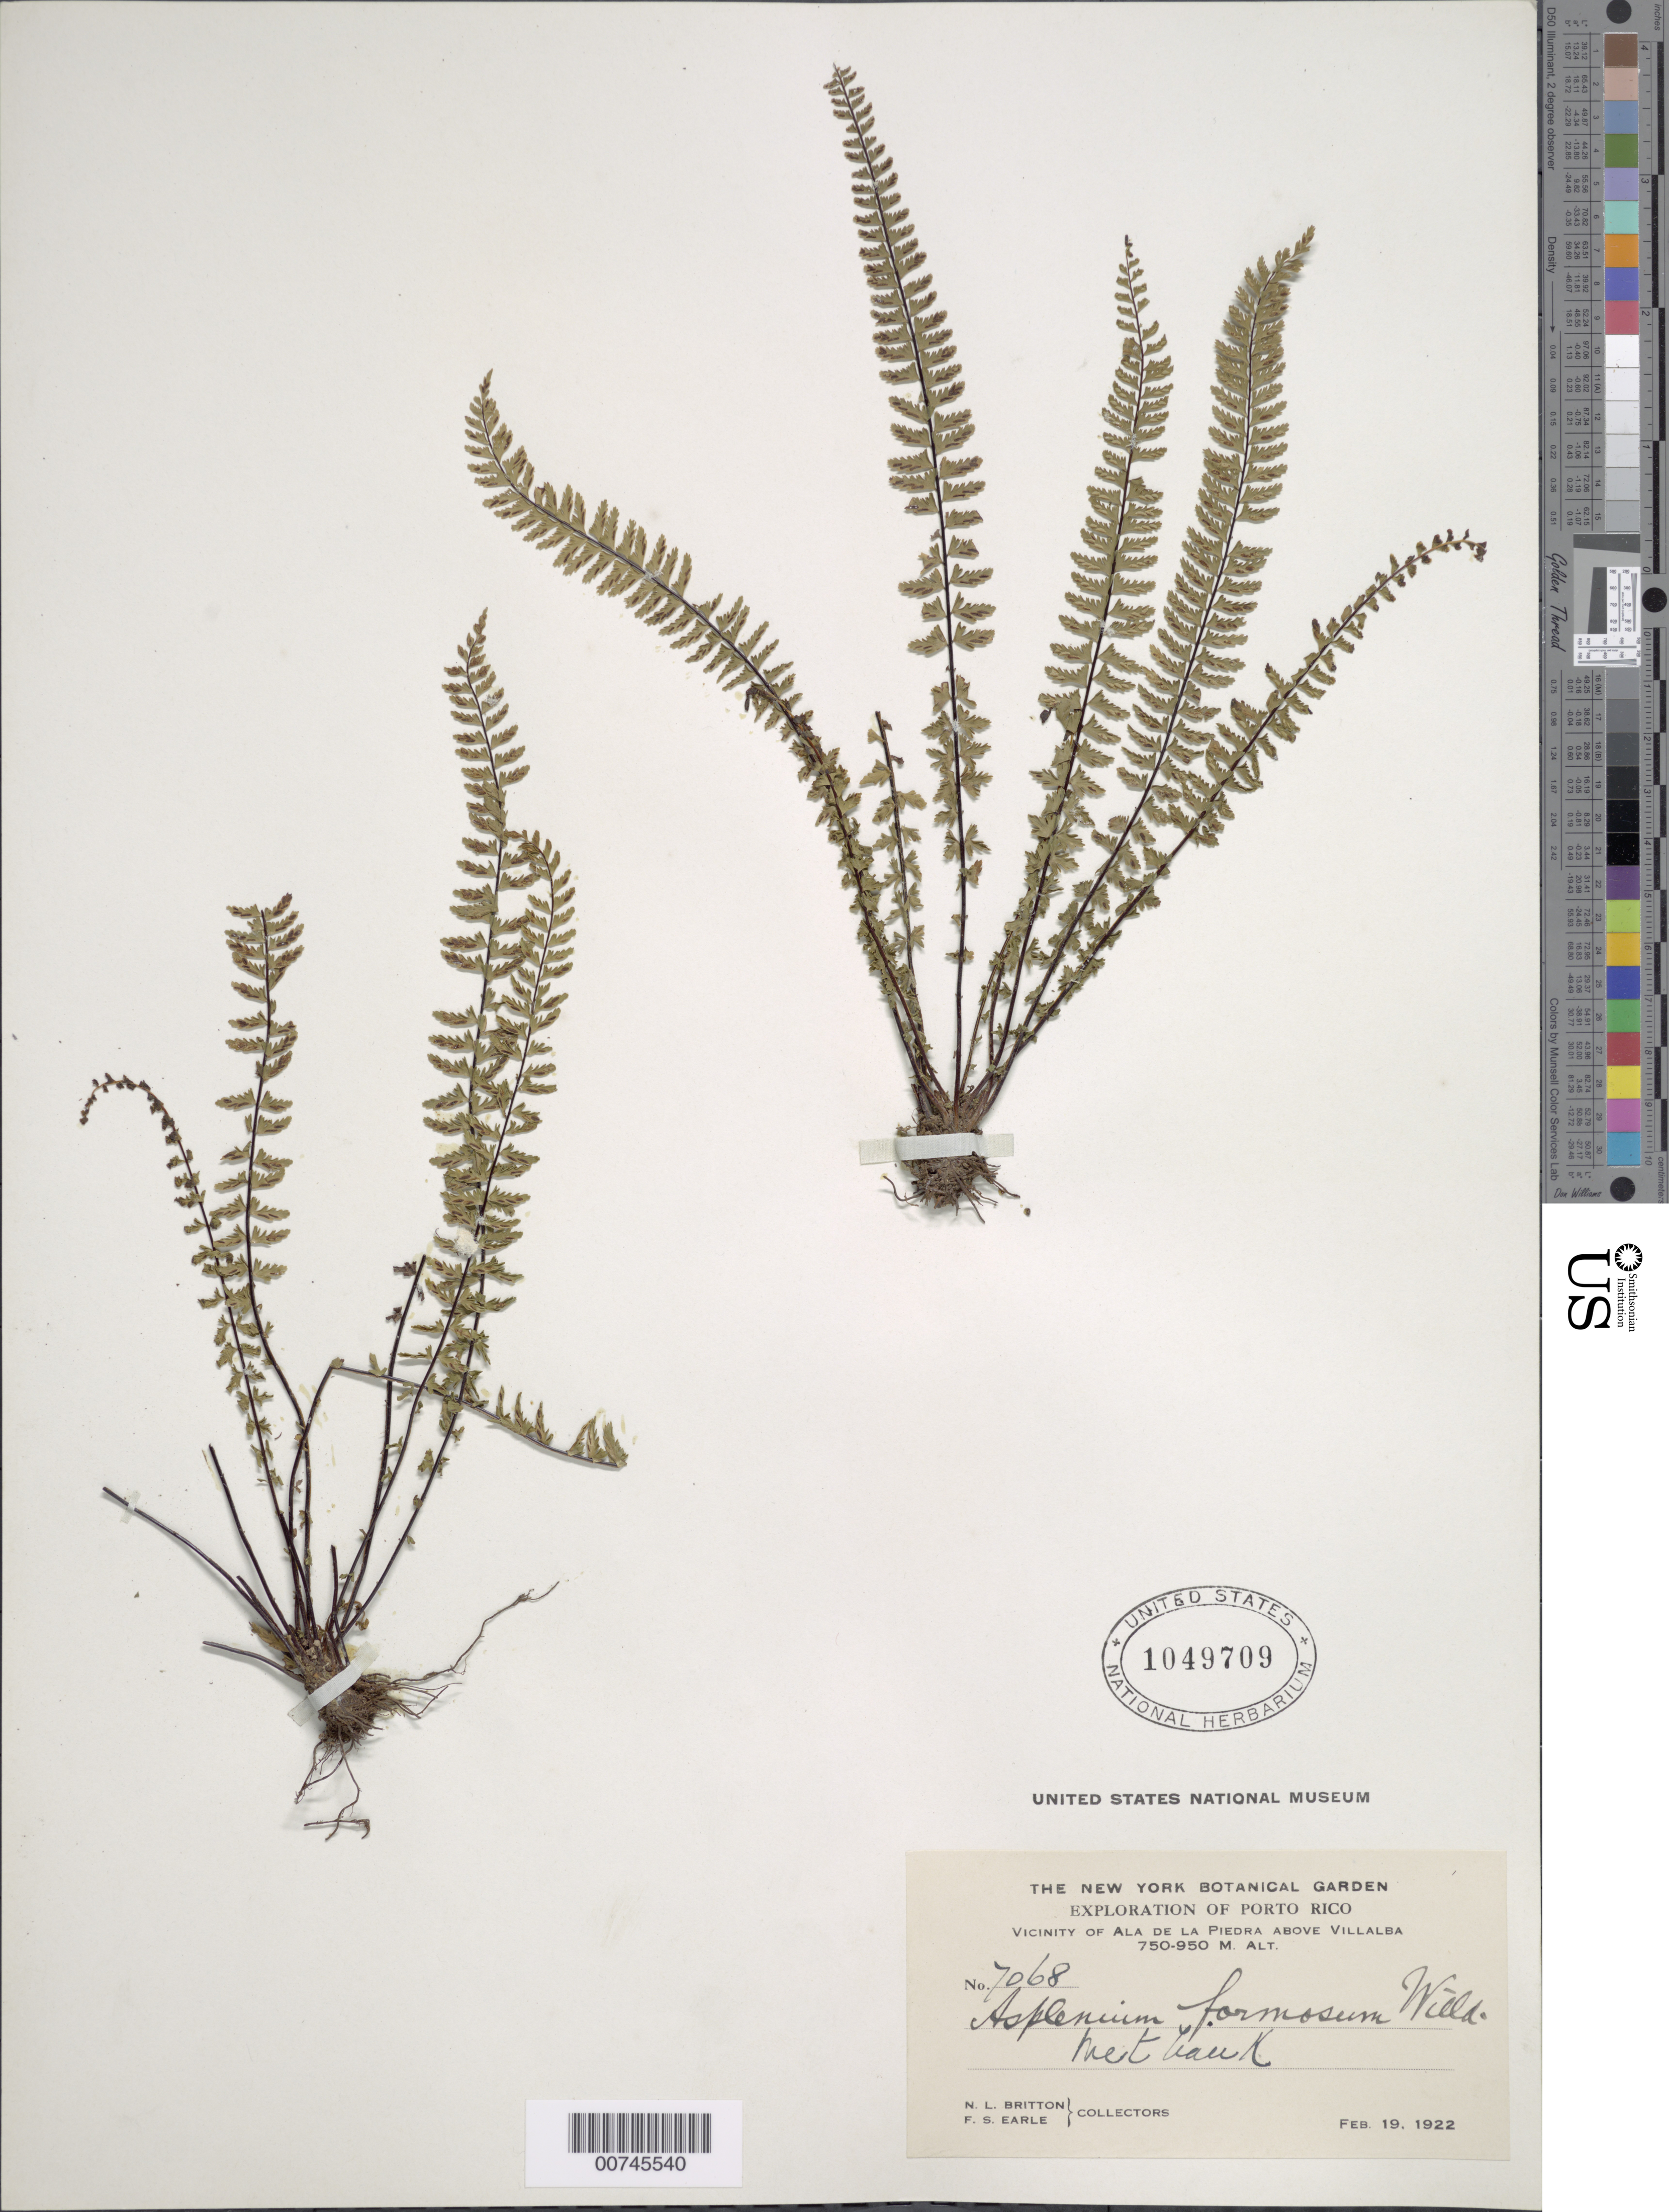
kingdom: Plantae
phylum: Tracheophyta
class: Polypodiopsida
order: Polypodiales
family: Aspleniaceae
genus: Asplenium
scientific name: Asplenium formosum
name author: Willd.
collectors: N. Britton & F. S. Earle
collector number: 7068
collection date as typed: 19 Feb 1922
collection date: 1922-02-19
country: Puerto Rico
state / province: Villalba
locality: Vicinity of Ala de la Piedra above Villalba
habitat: Wet bank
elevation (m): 750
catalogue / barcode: US 1049709